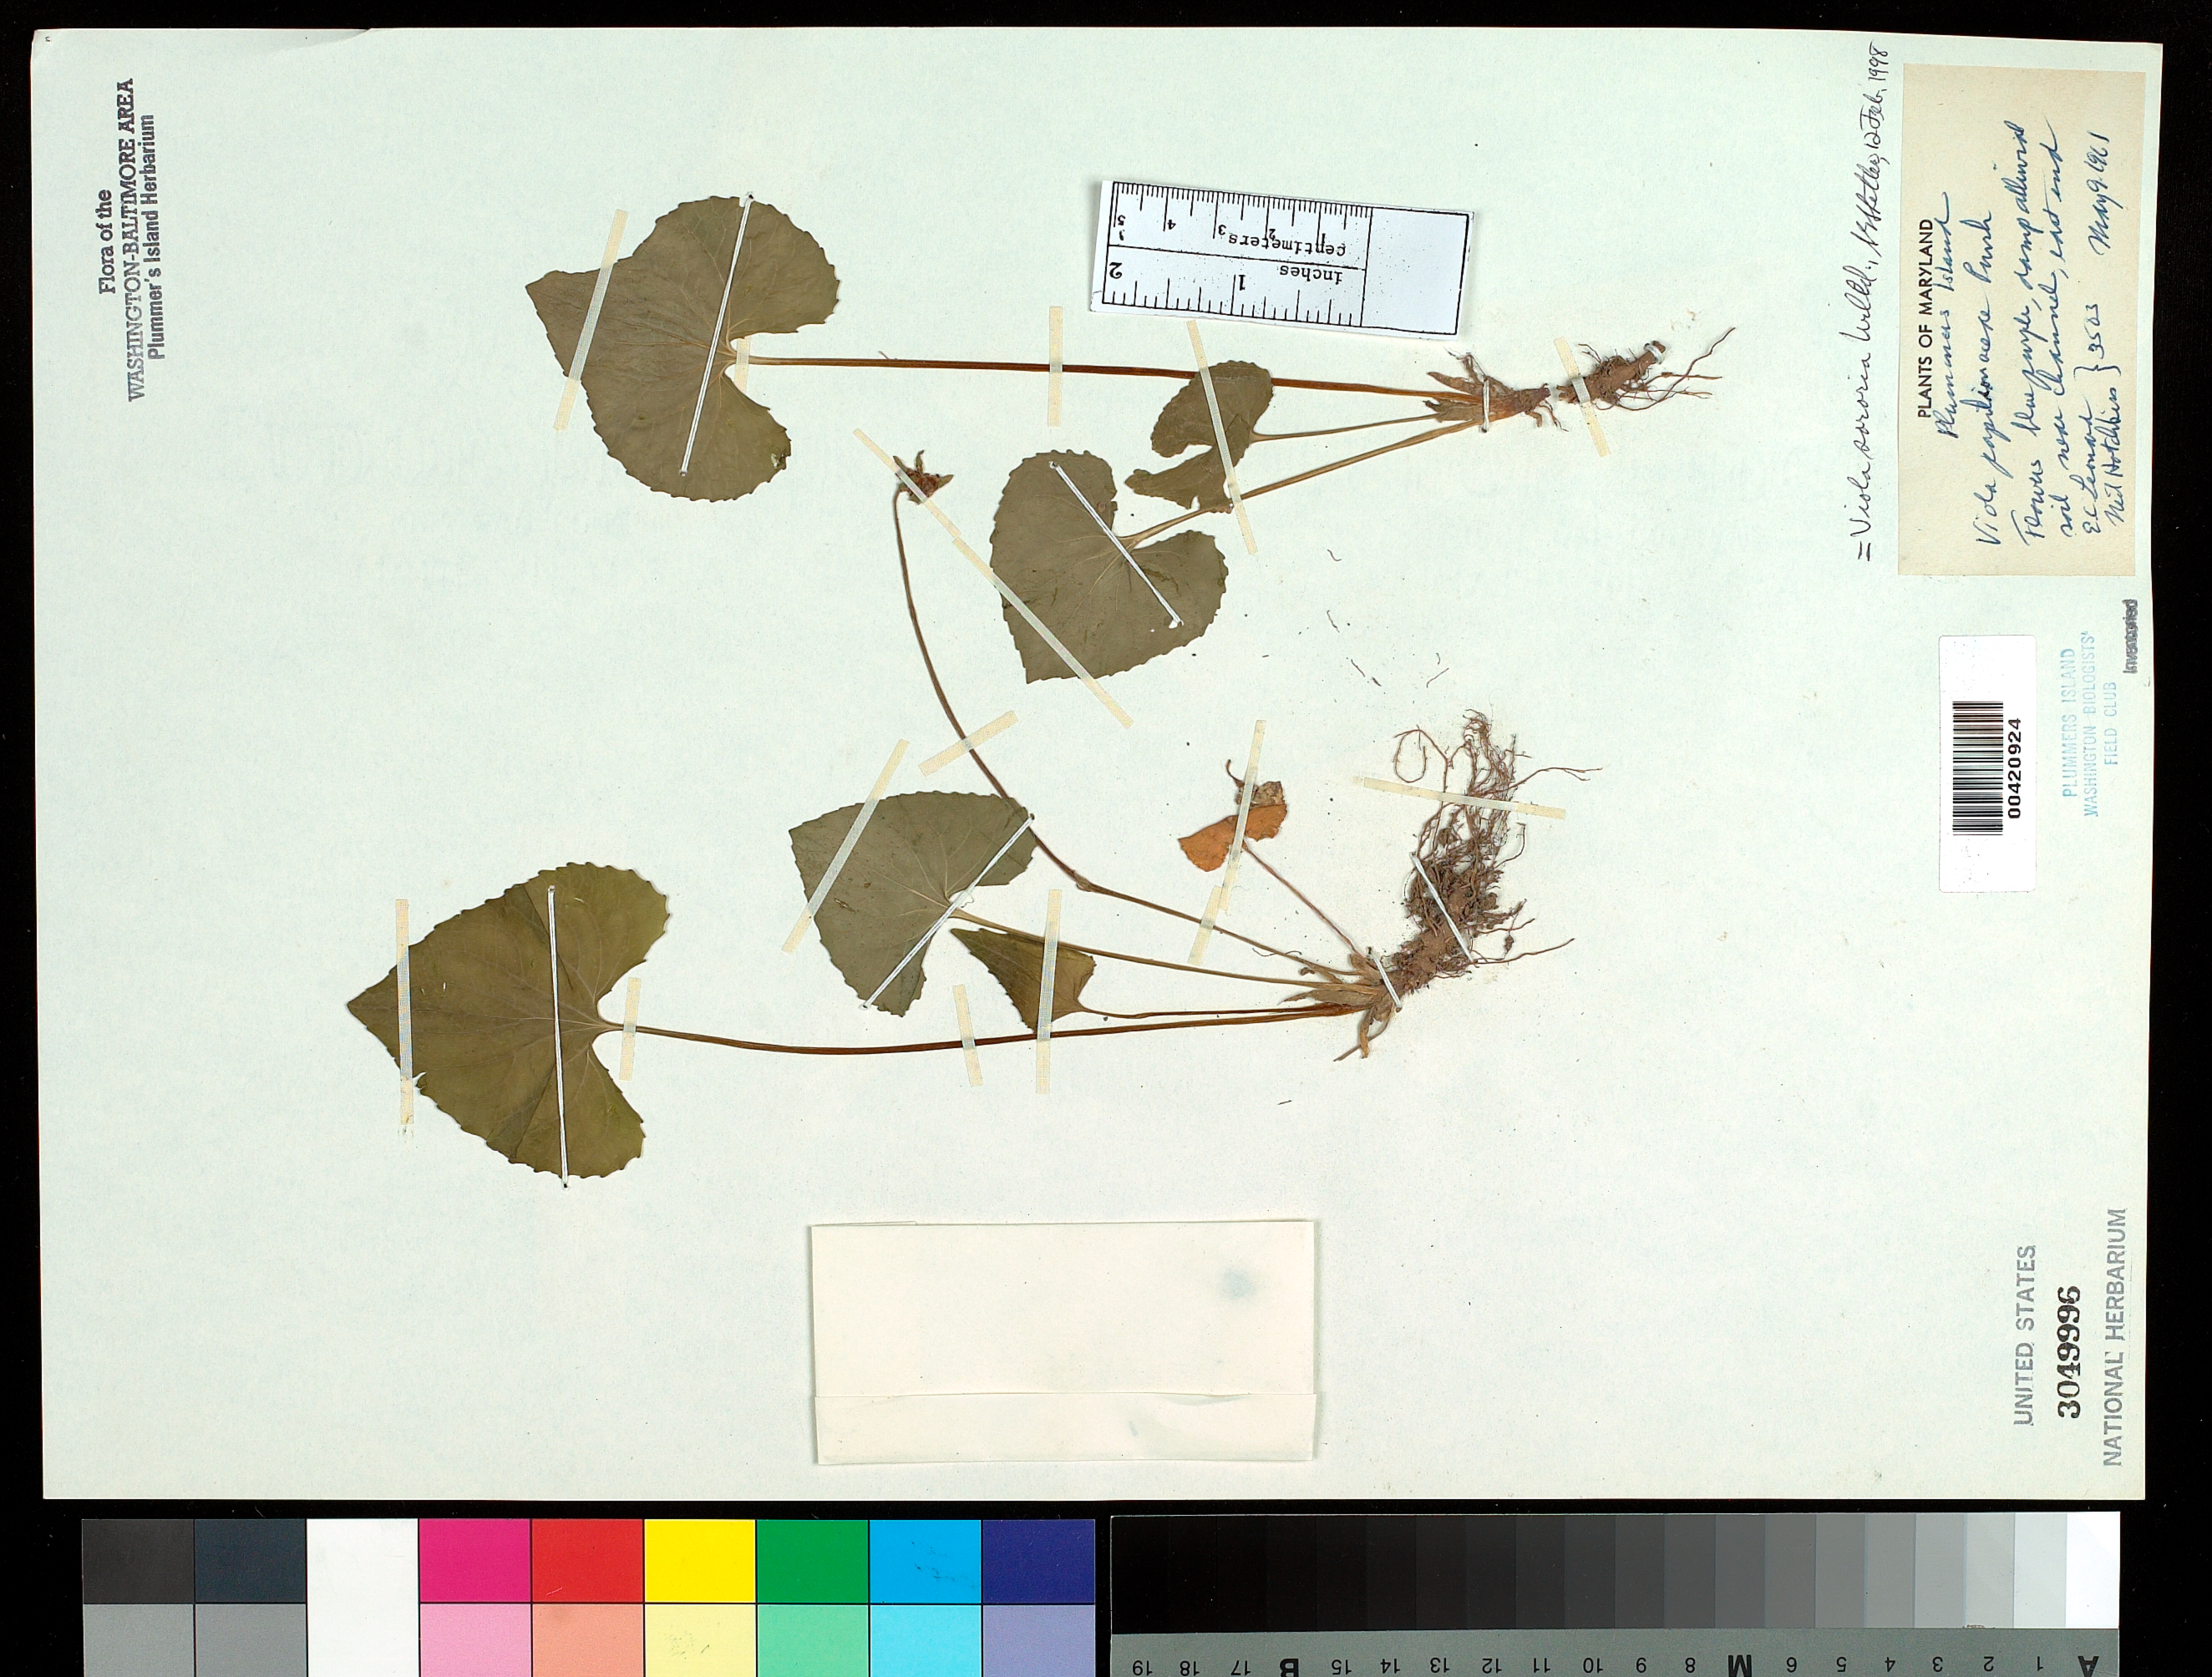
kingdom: Plantae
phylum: Tracheophyta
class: Magnoliopsida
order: Malpighiales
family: Violaceae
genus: Viola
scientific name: Viola sororia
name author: Willd.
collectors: E. C. Leonard & N. Hotchkiss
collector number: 3503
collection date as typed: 09 May 1961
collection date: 1961-05-09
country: United States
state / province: Maryland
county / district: Montgomery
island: Plummers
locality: Plummer's Island; near Channel, east end Plummers Island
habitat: Damp alluvial soil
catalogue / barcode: US 3049996